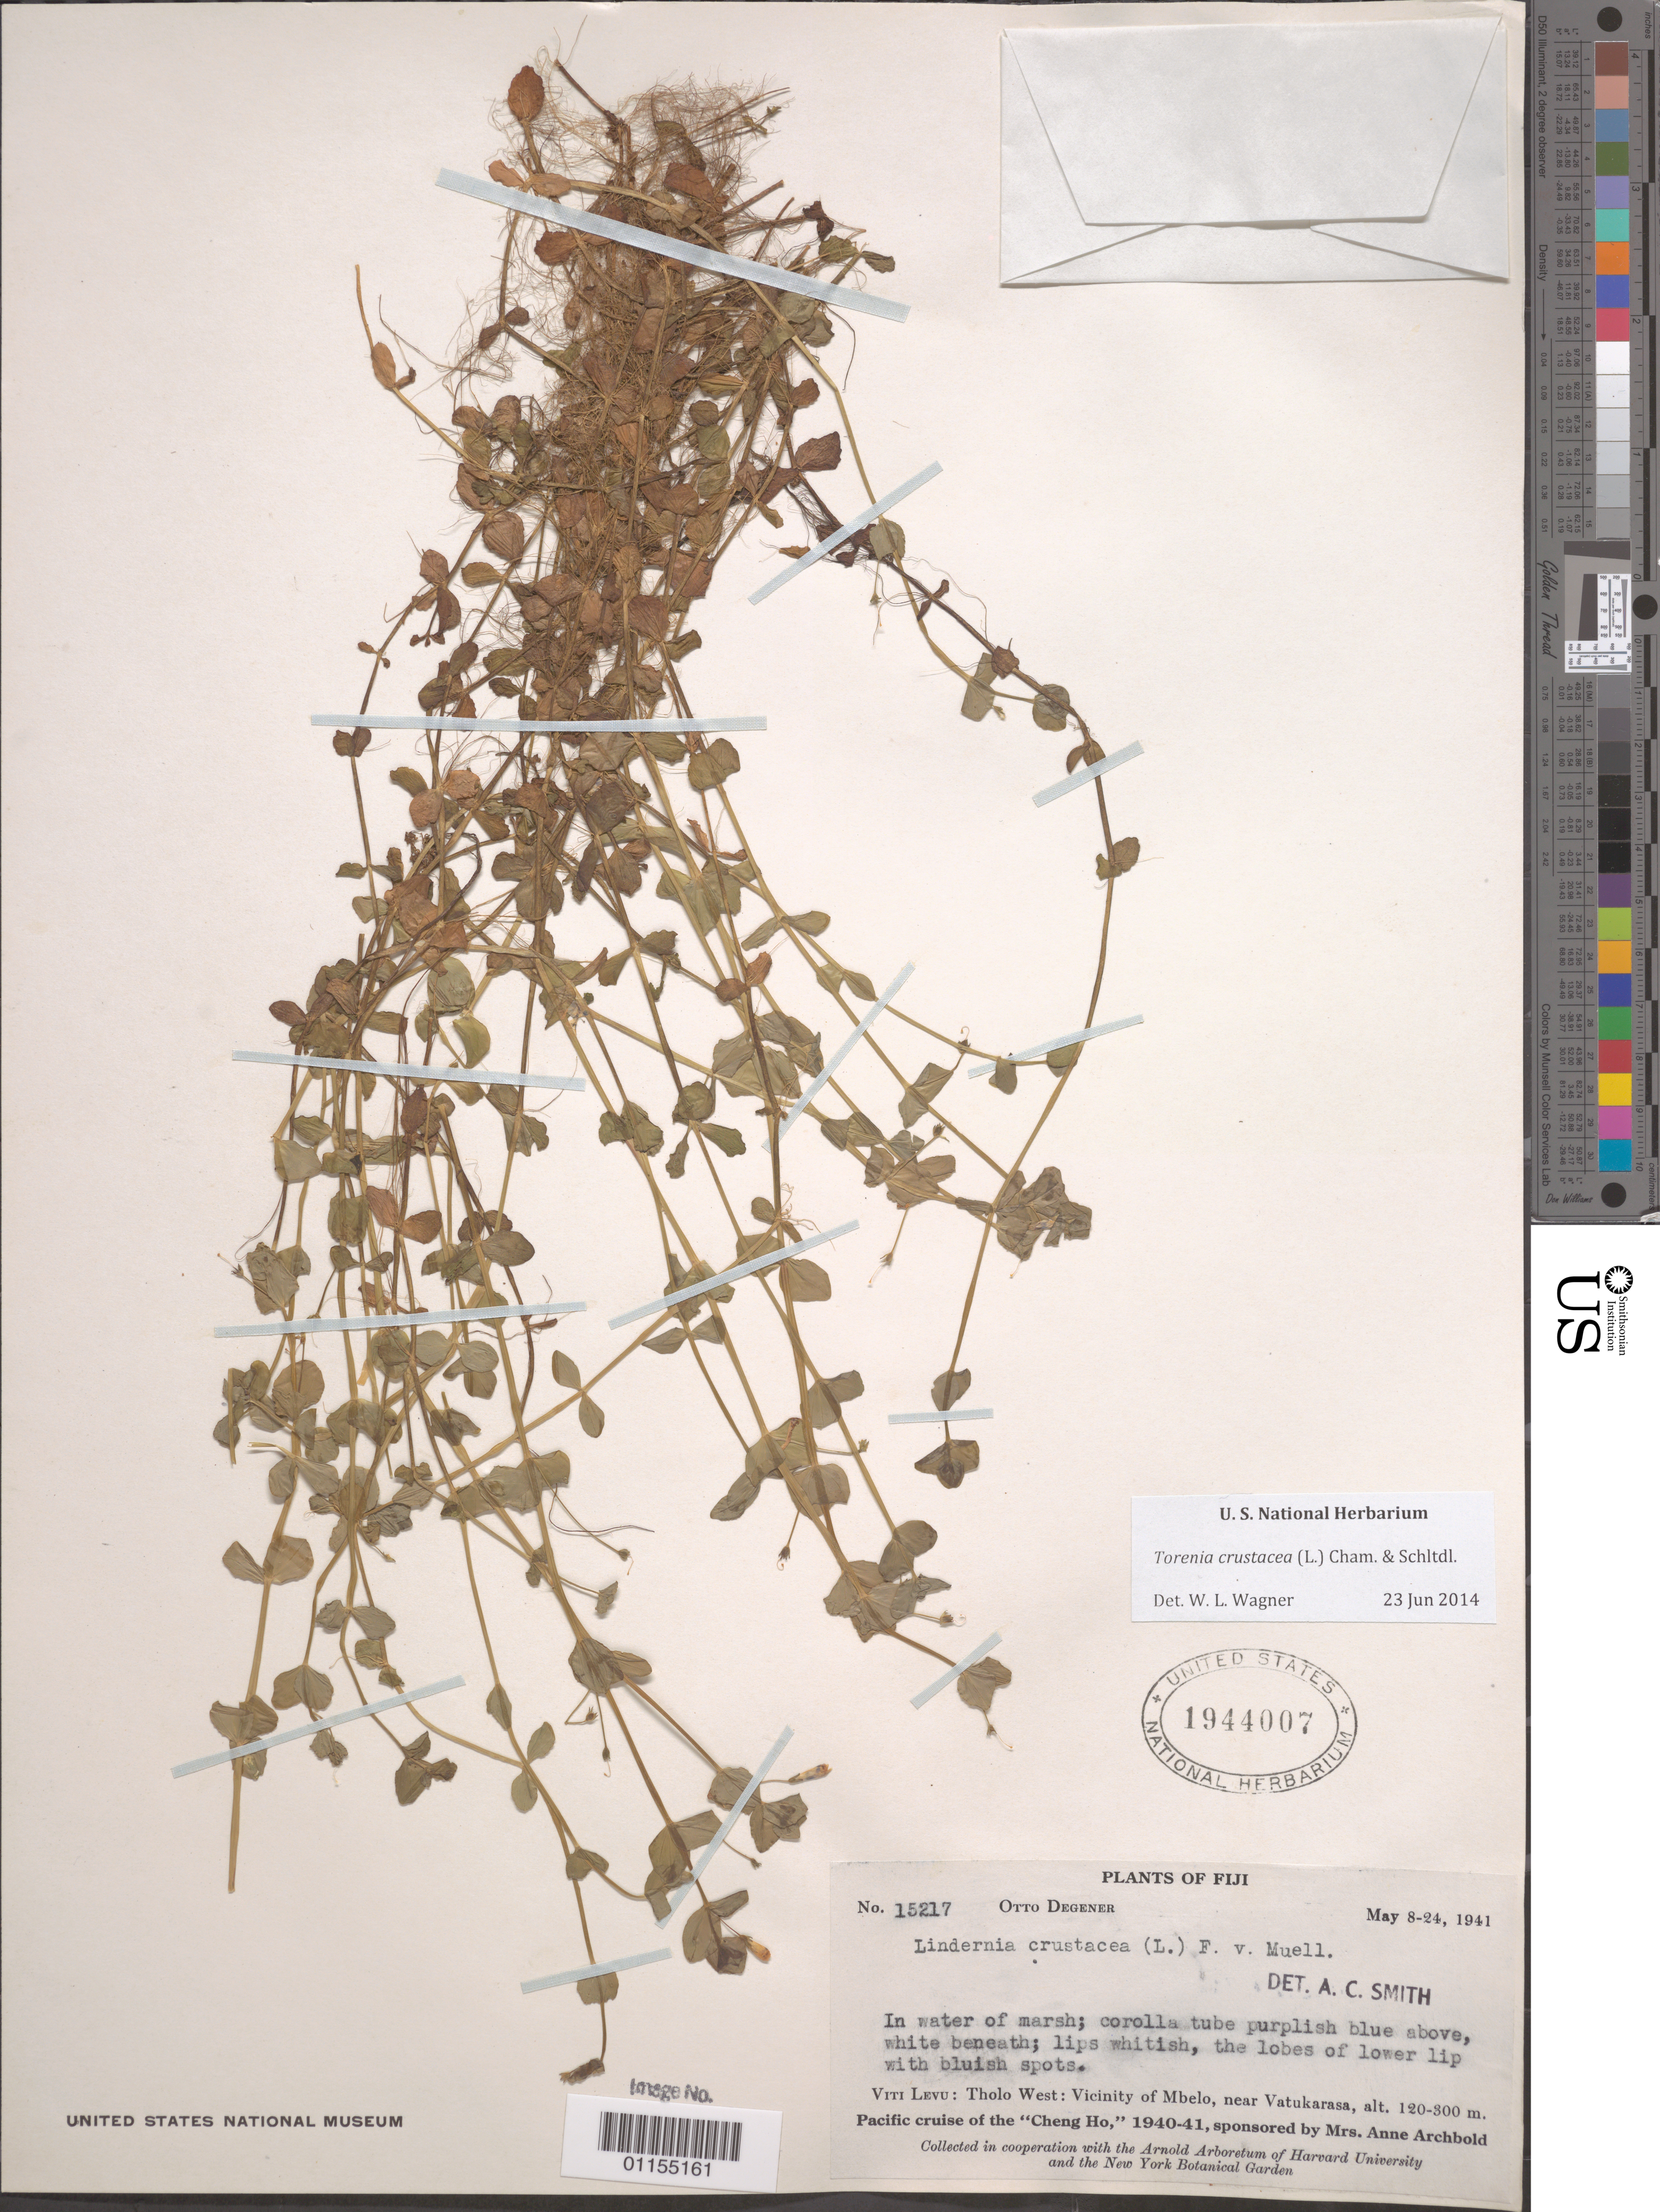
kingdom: Plantae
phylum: Tracheophyta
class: Magnoliopsida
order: Lamiales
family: Linderniaceae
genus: Torenia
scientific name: Torenia crustacea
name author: (L.) Cham. & Schltdl.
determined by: Wagner, W. L., (BOT), Smithsonian Institution - National Museum of Natural History (UNITED STATES)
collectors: O. Degener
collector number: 15217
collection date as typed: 08 May 1941 to 24 May 1941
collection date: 1941-05-08/1941-05-24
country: Fiji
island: Viti Levu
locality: Tholo west: Vicinity of Mbelo, near Vatukarasa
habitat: In water of marsh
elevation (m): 120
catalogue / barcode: US 1944007